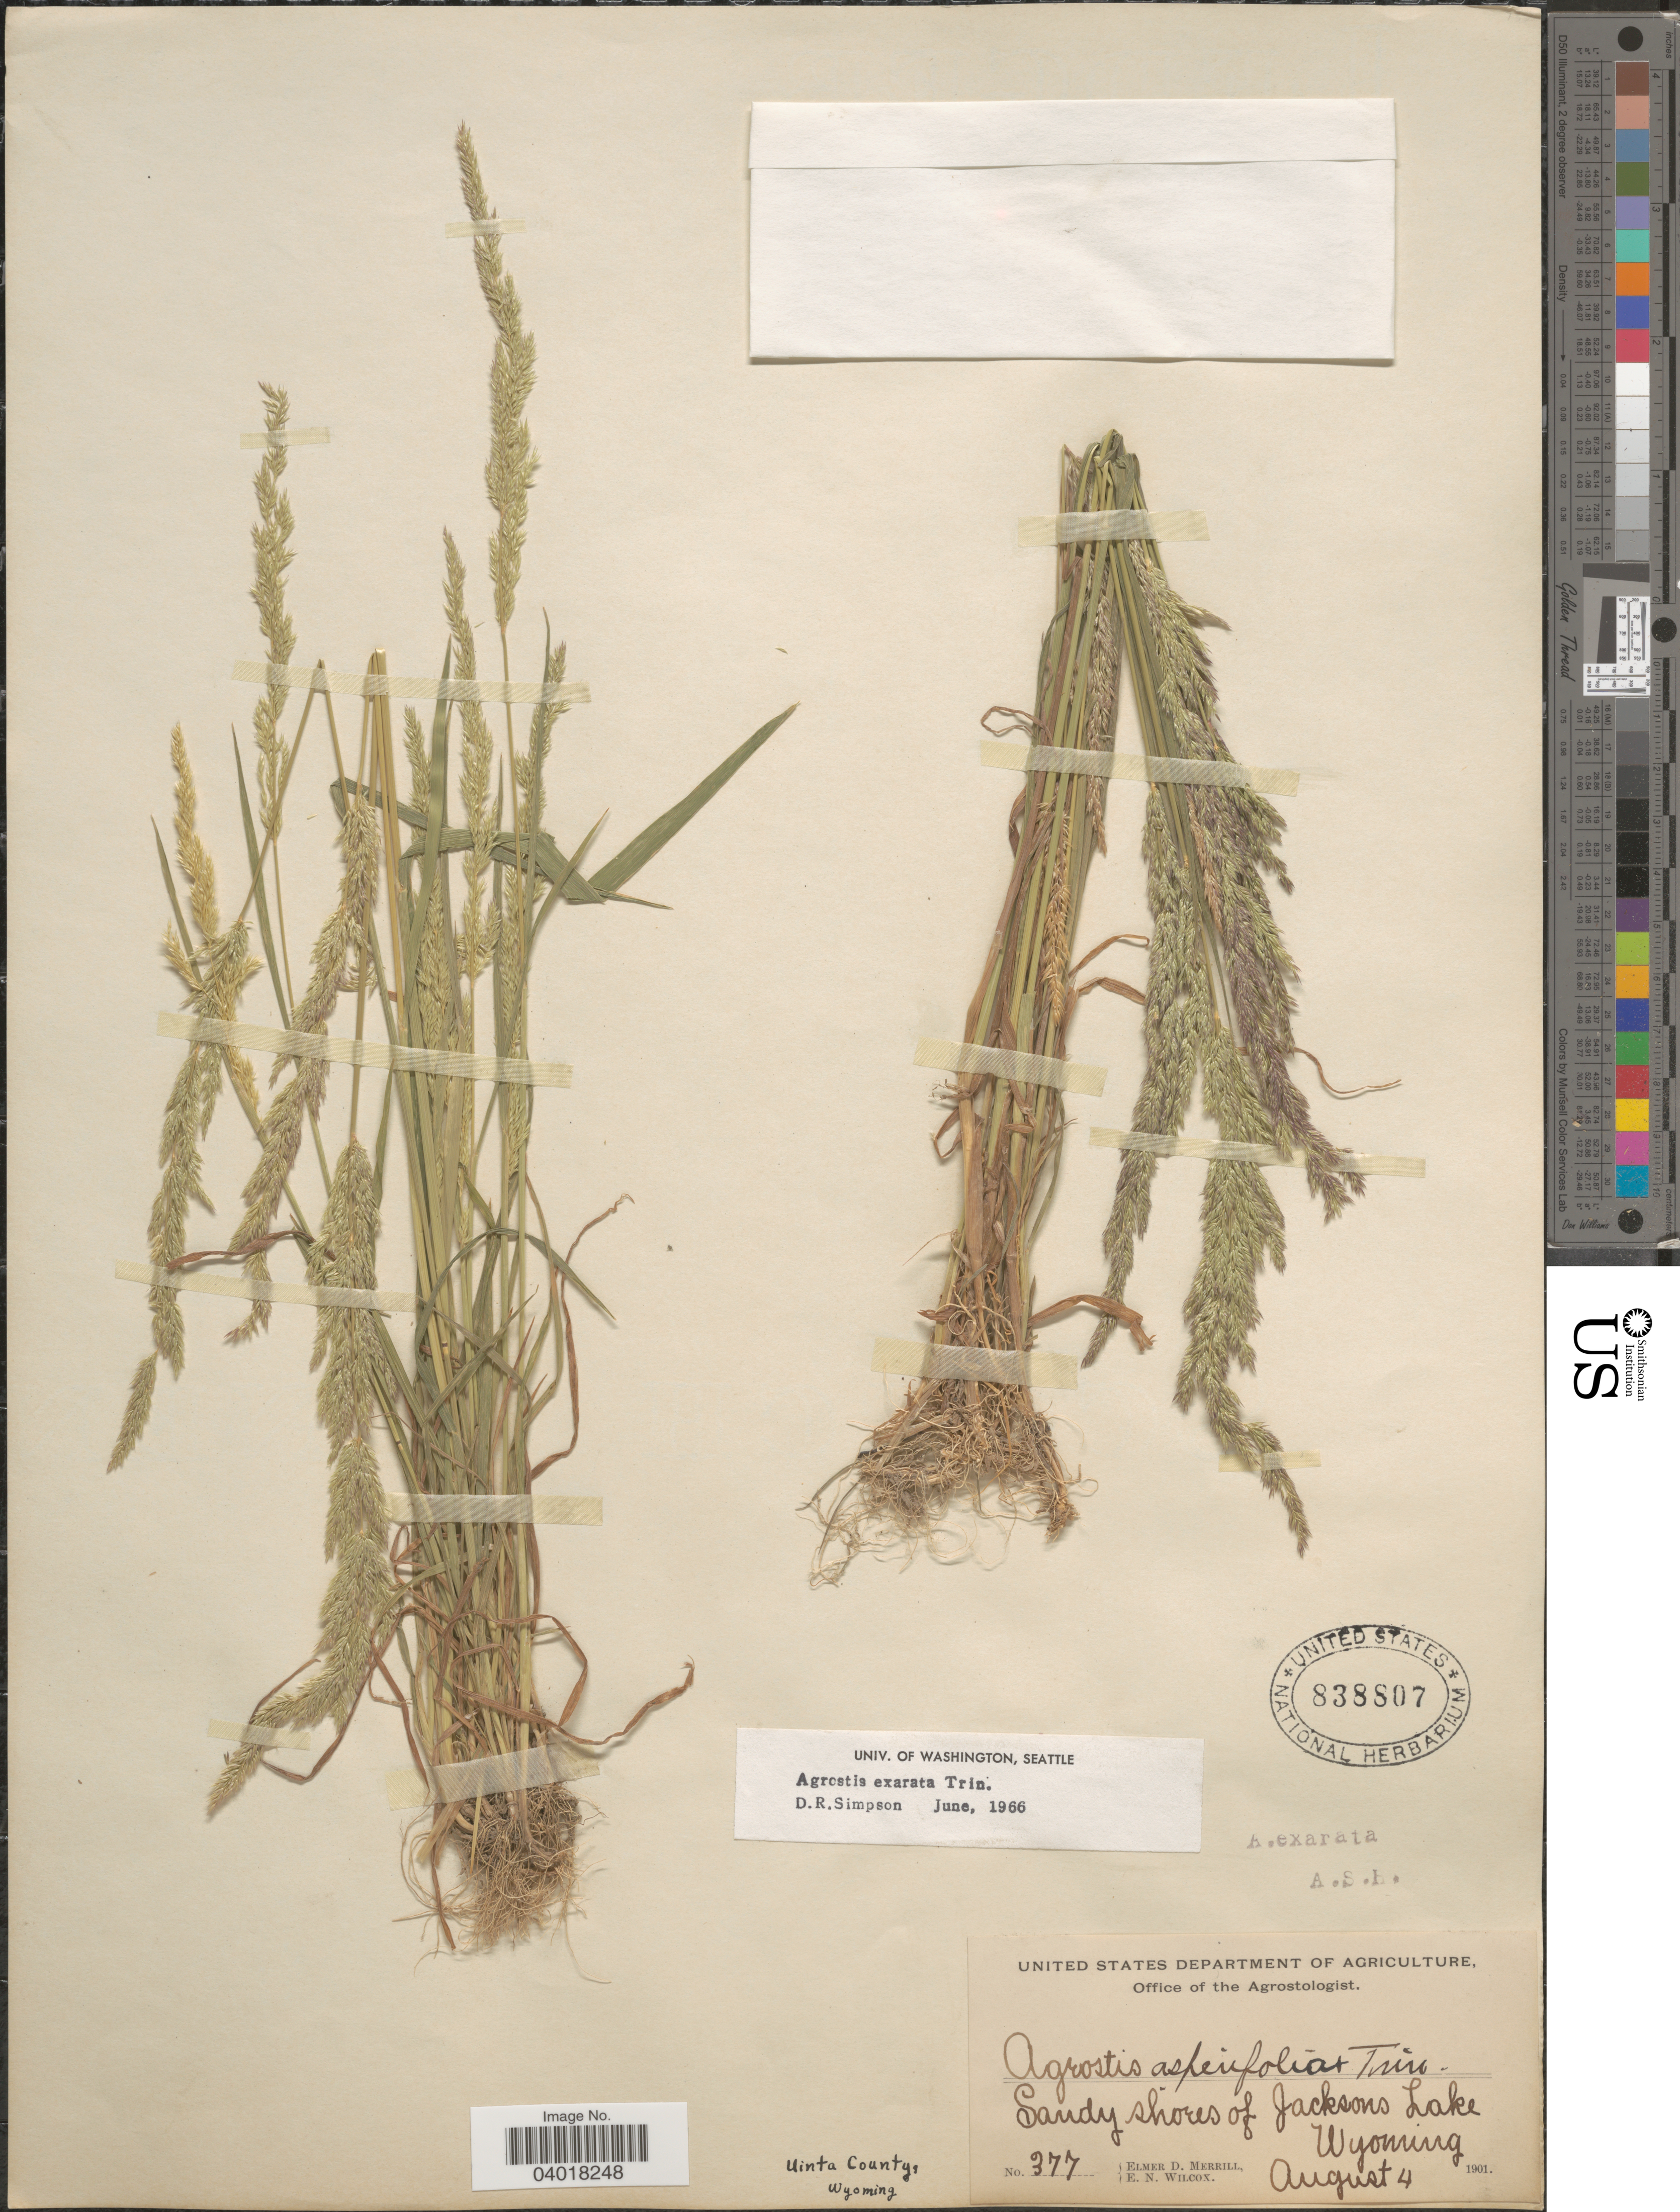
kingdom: Plantae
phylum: Tracheophyta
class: Liliopsida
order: Poales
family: Poaceae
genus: Agrostis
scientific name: Agrostis exarata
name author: Trin.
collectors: E. D. Merrill & E. Wilcox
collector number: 377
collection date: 1901-08-04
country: United States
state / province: Wyoming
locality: Sandy shores of Jacksons Lake. Uinta County.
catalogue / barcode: US 838807